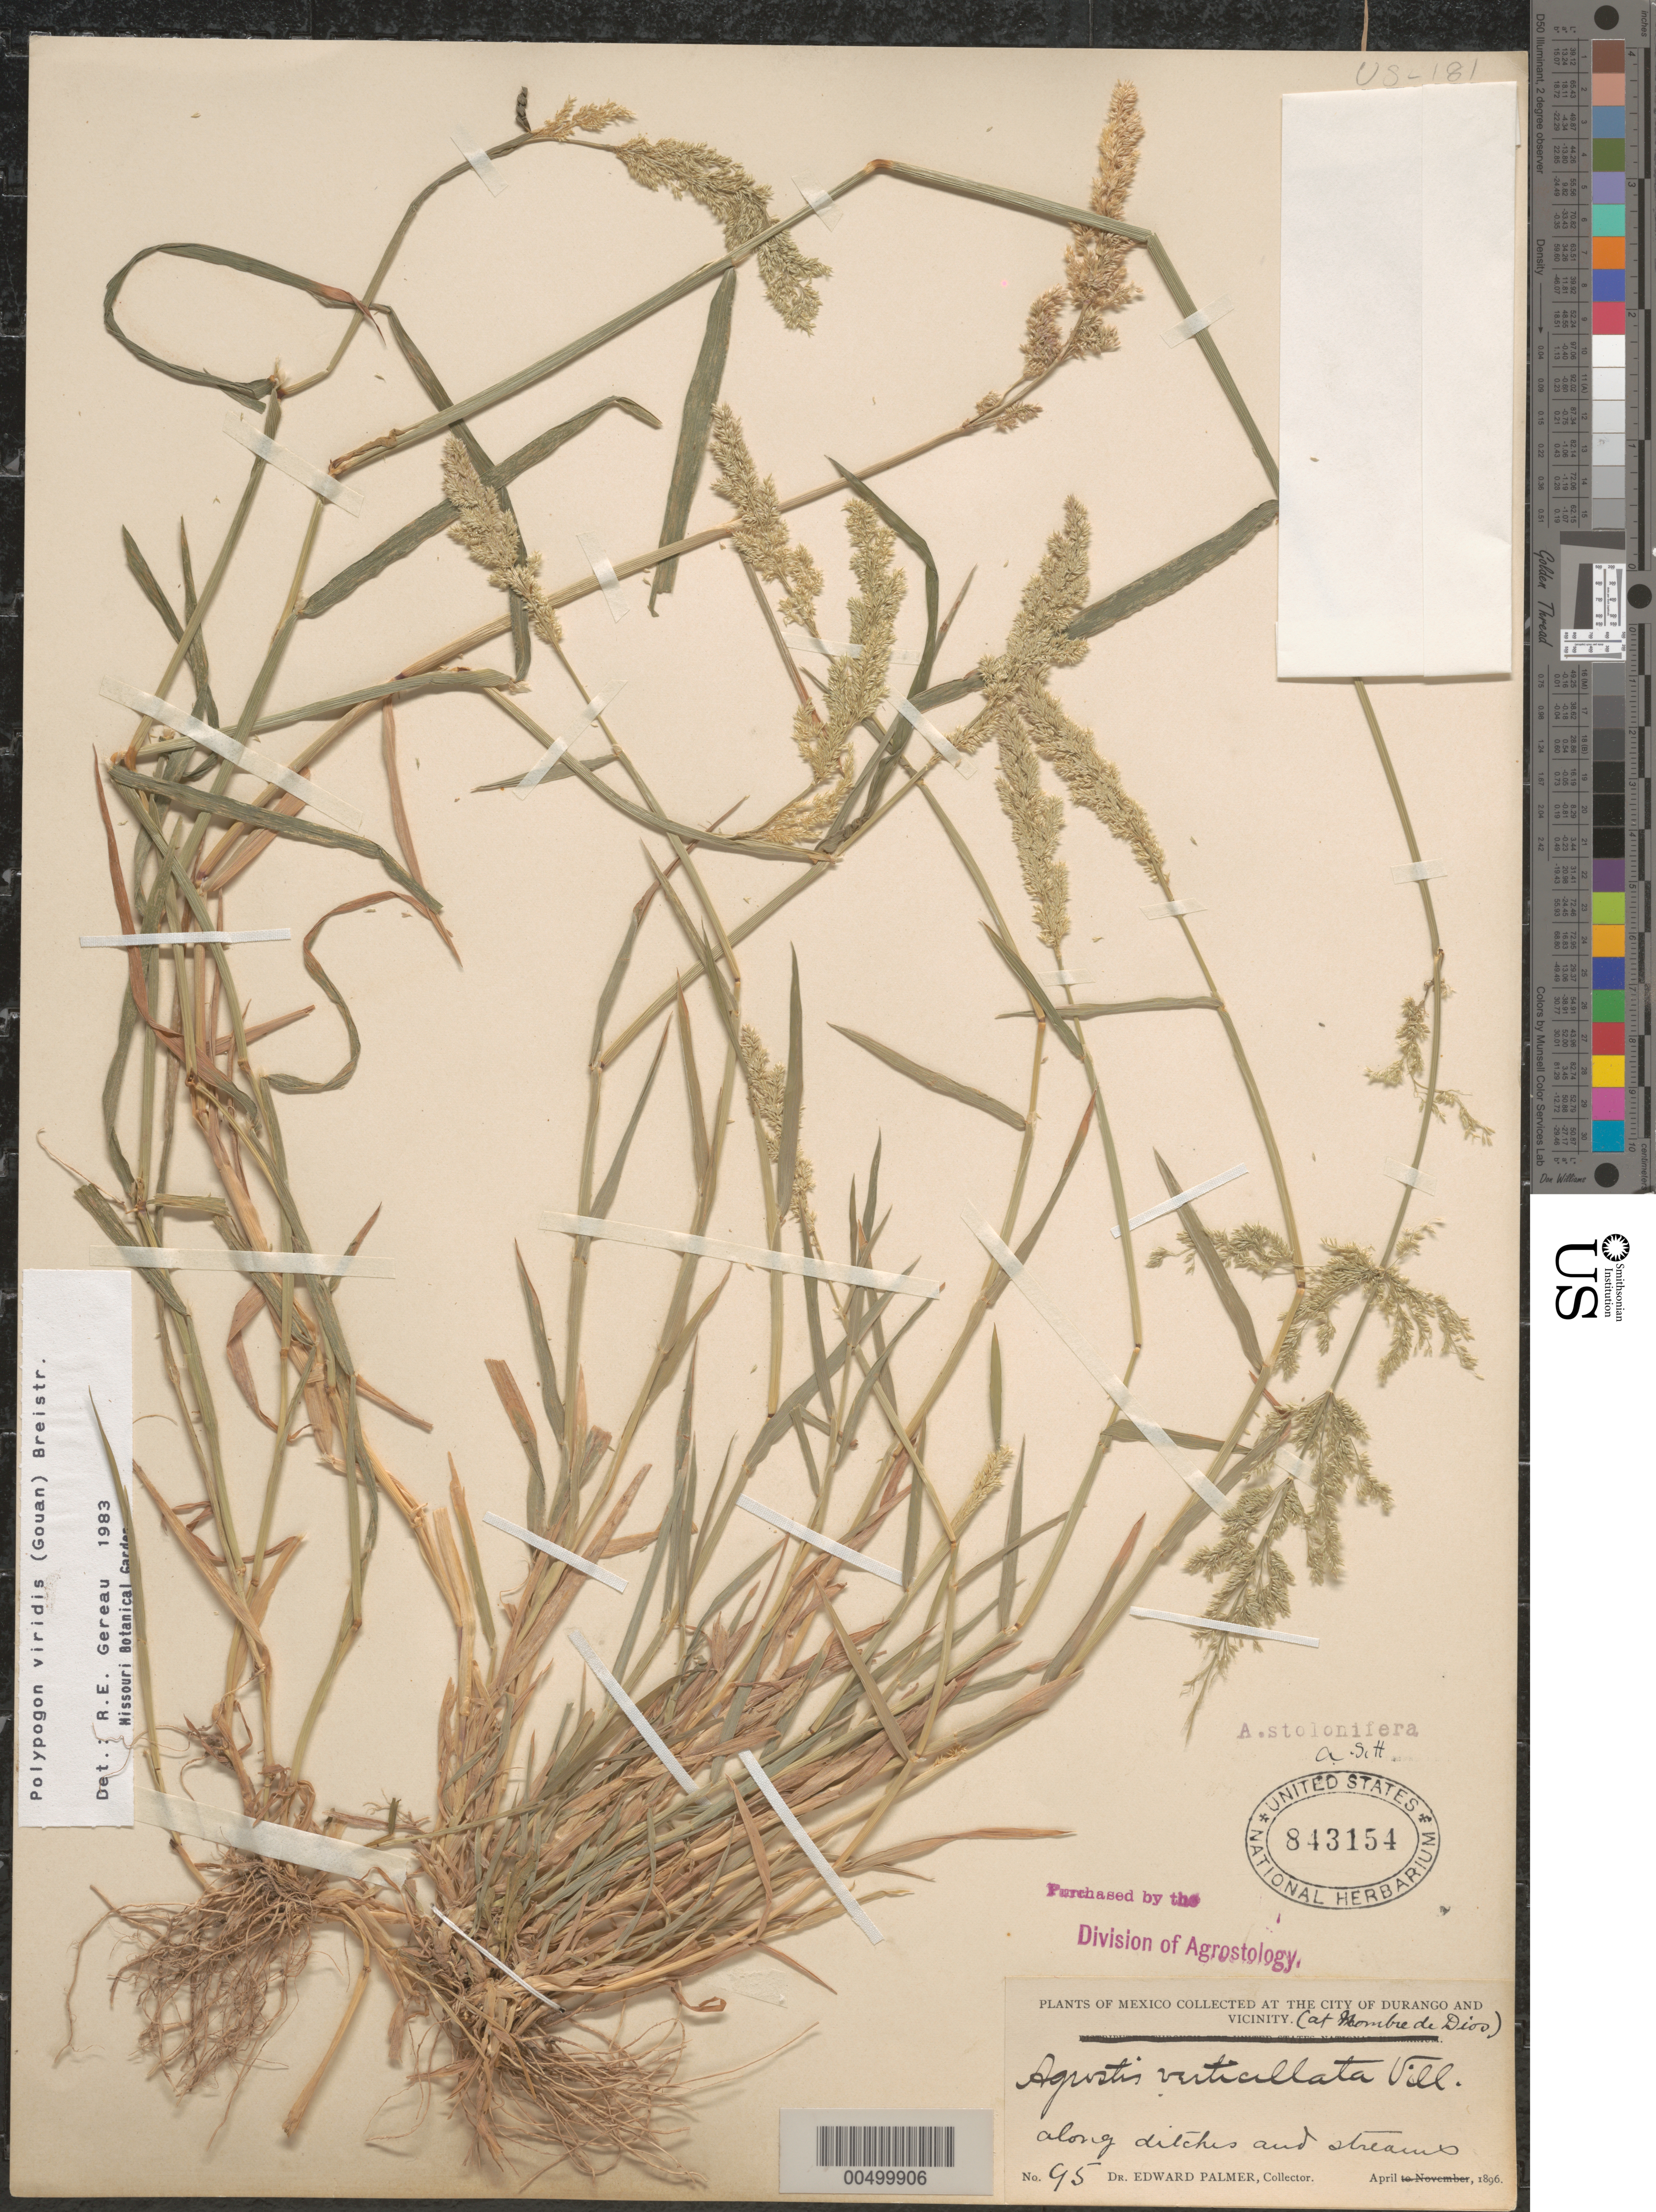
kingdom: Plantae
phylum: Tracheophyta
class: Liliopsida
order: Poales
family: Poaceae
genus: Polypogon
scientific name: Polypogon viridis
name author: (Gouan) Breistroffer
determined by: Gereau, R. E.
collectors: E. Palmer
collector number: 95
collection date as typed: Apr 1896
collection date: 1896-04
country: Mexico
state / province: Durango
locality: City of Durango & vicinity, at Nombre de Dios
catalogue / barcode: US 843154